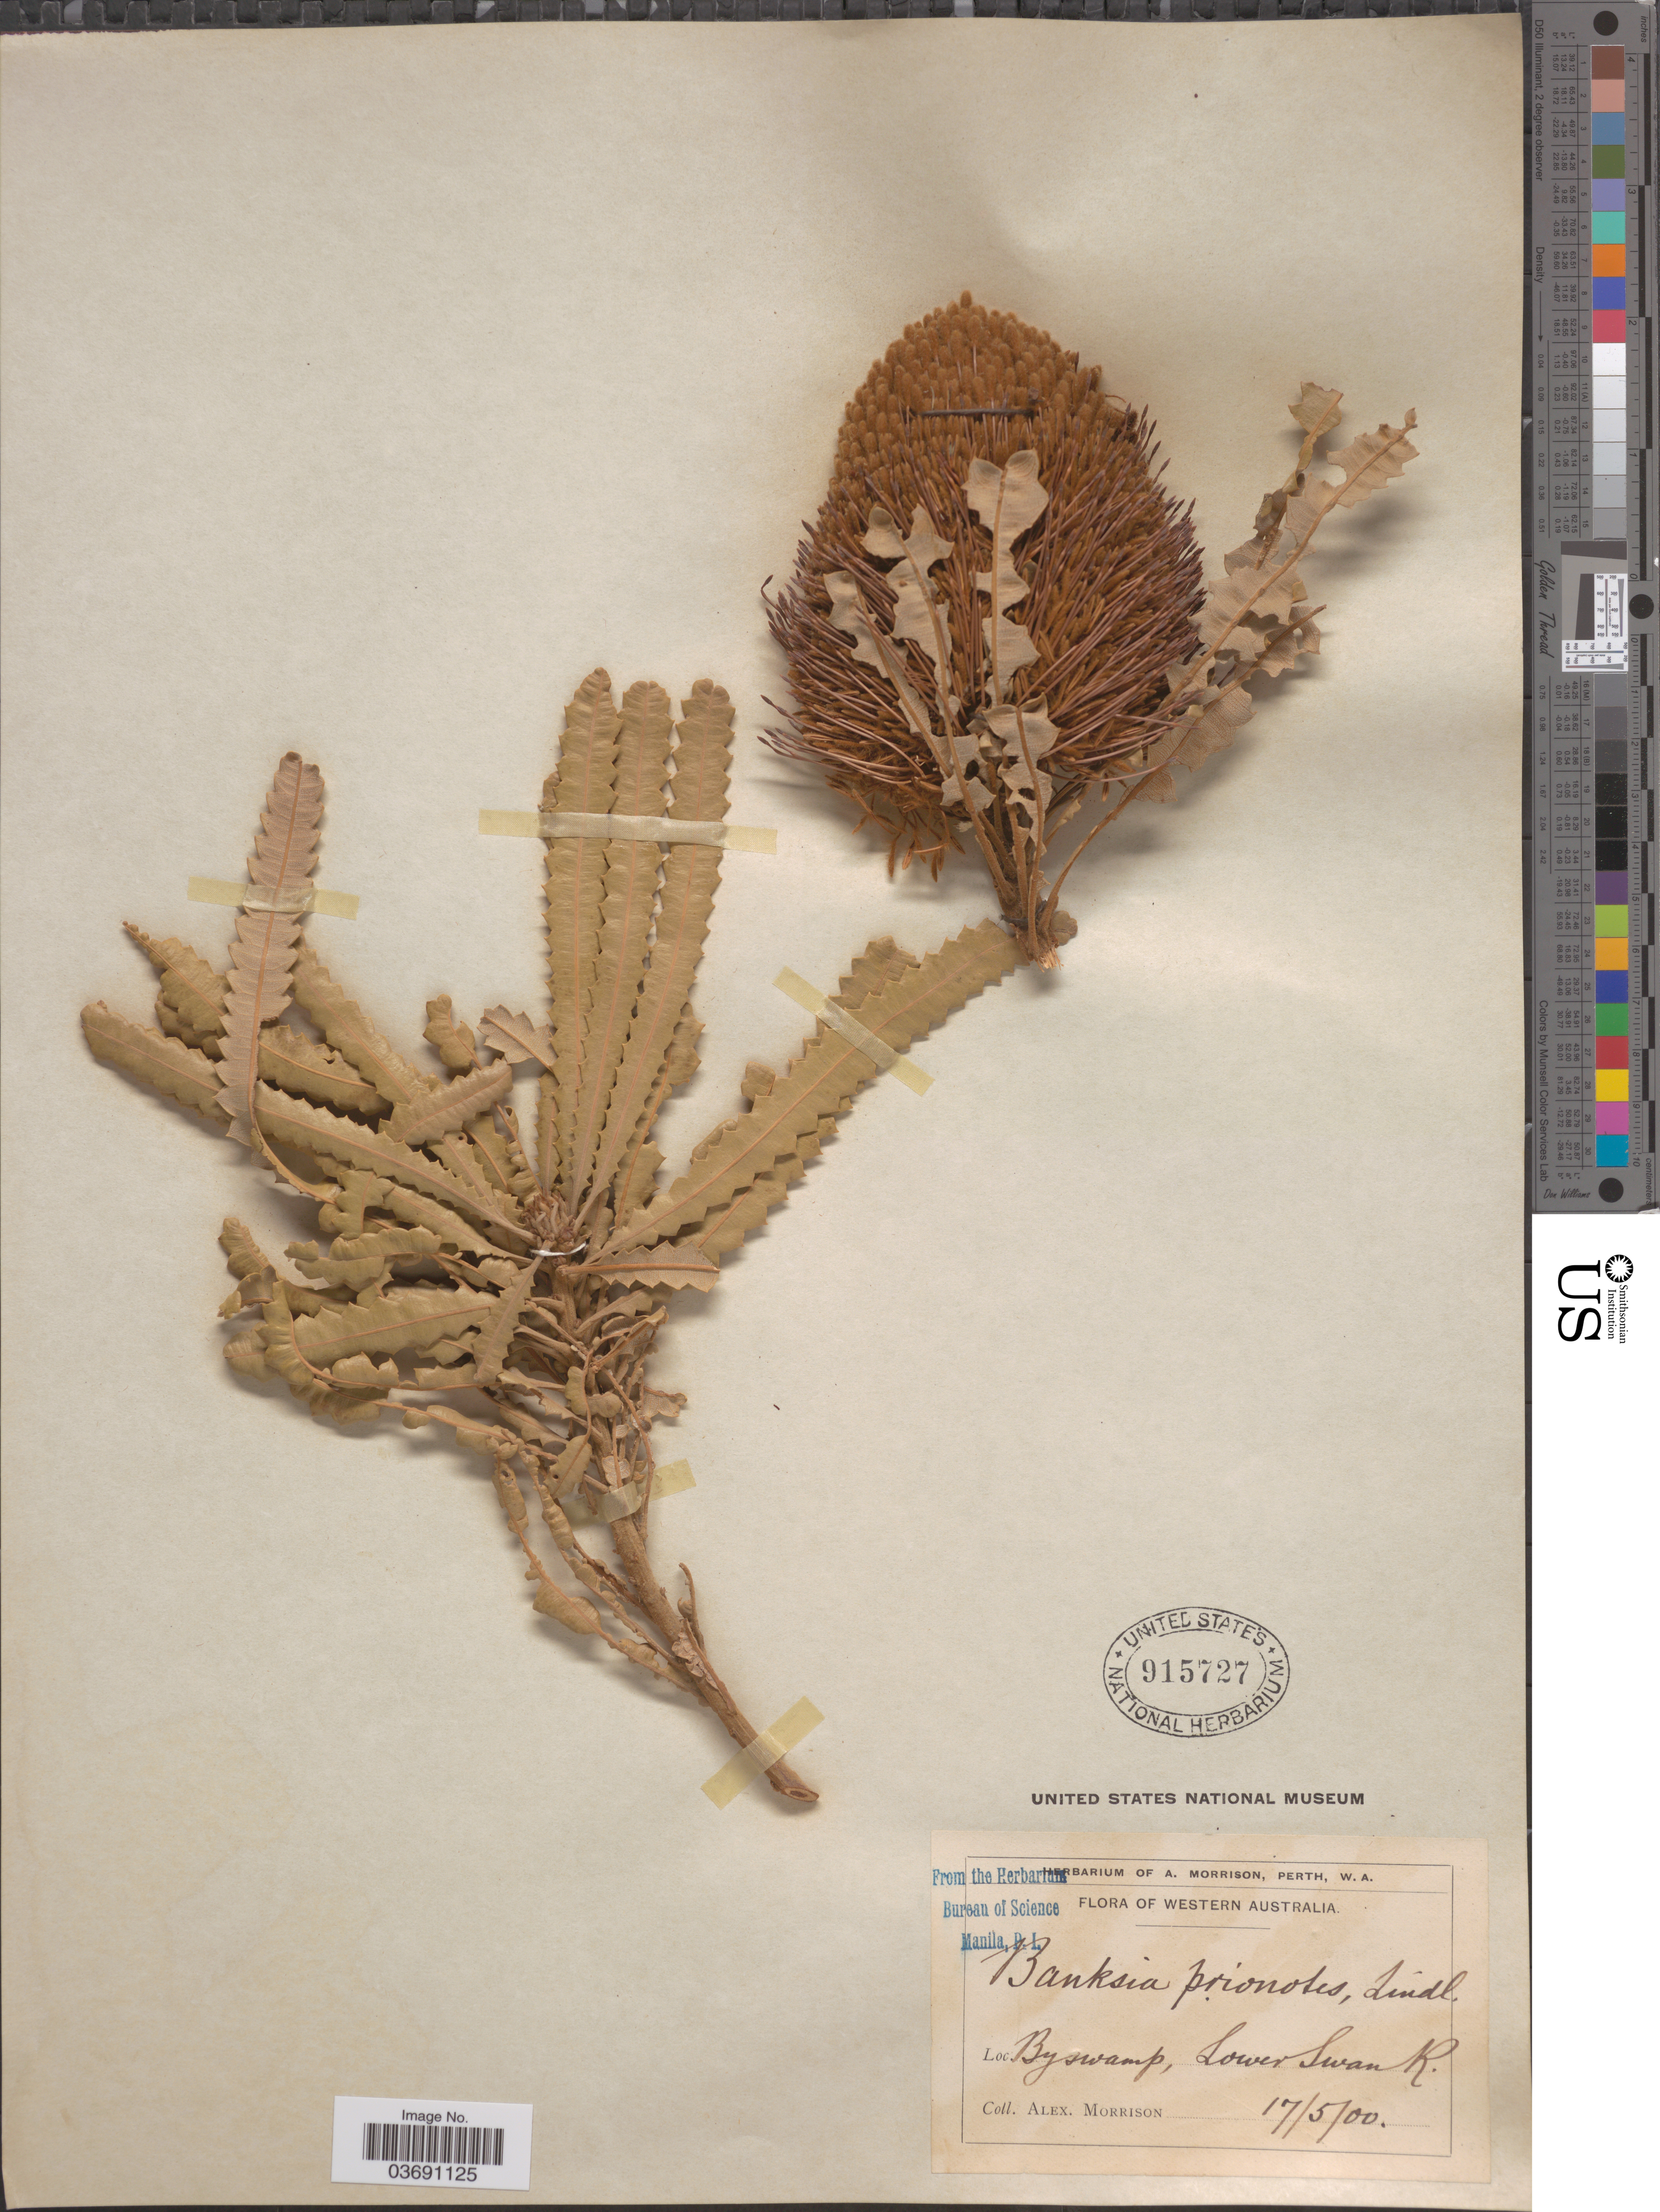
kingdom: Plantae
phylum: Tracheophyta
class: Magnoliopsida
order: Proteales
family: Proteaceae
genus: Banksia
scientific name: Banksia prionotes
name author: Lindl.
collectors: A. Morrison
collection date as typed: Transcribed d/m/y: 17/5/0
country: Australia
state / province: Western Australia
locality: By swamp, Lower Swan R.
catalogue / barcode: US 915727